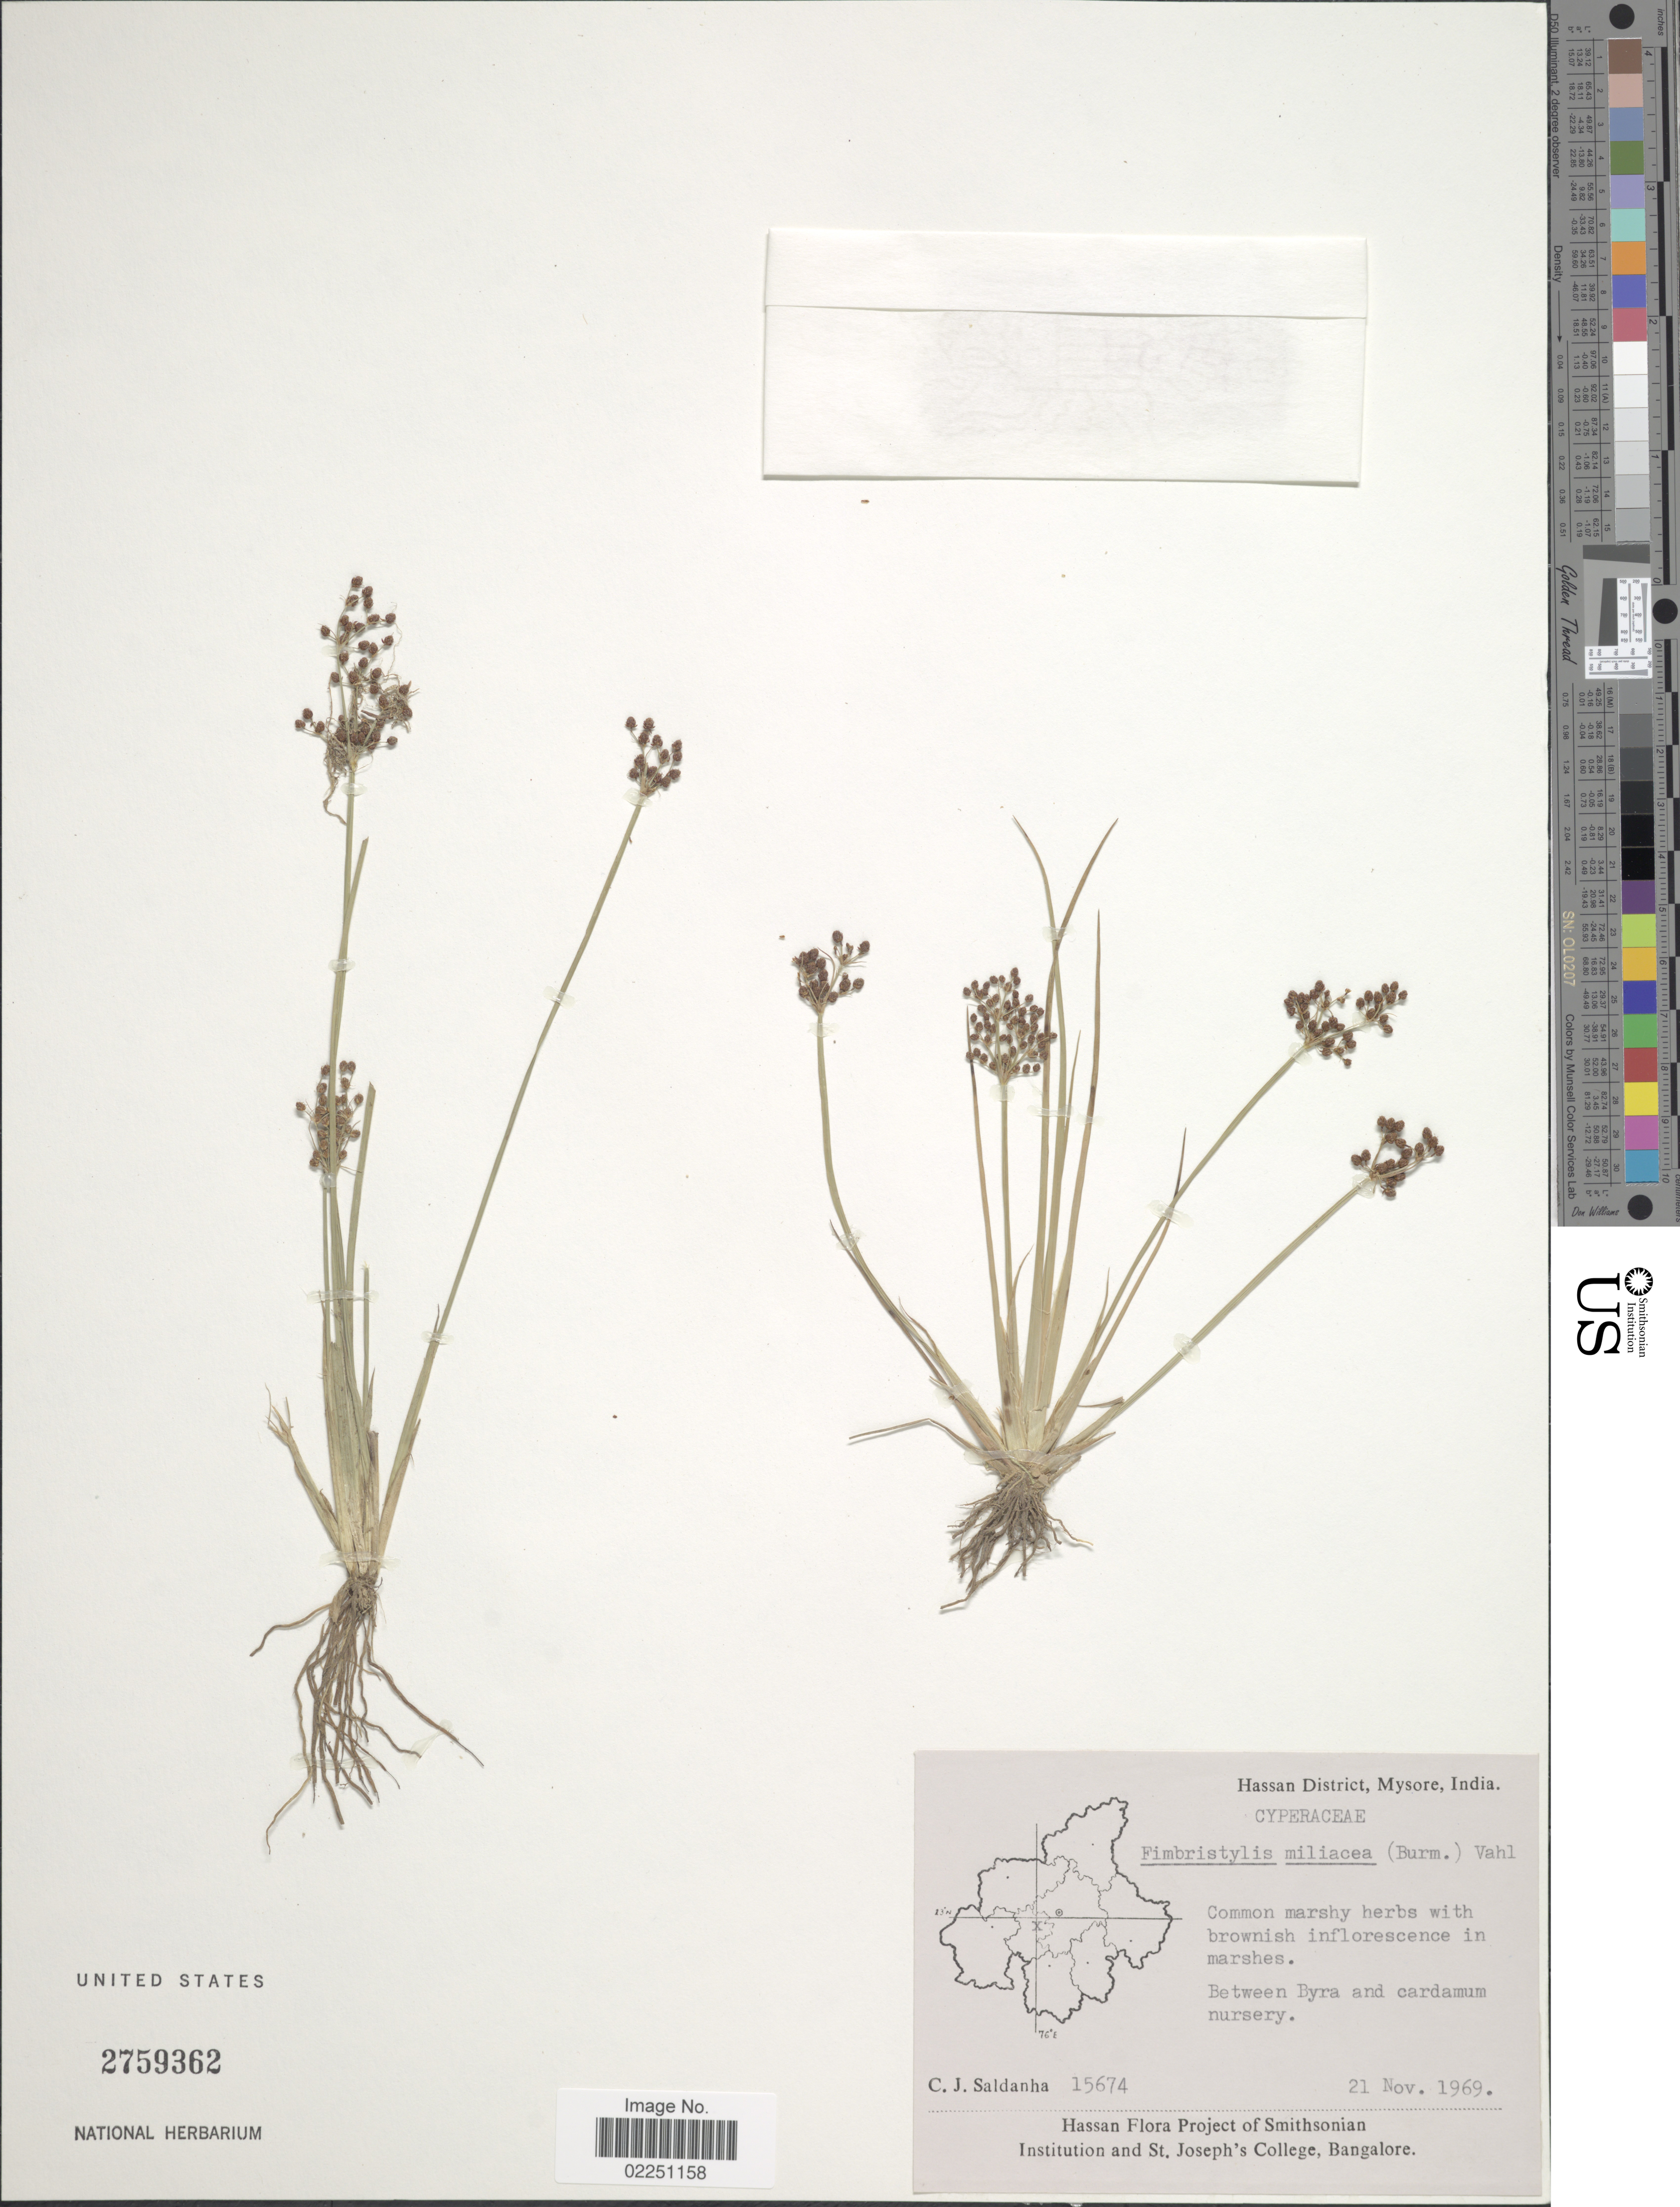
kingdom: Plantae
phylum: Tracheophyta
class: Liliopsida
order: Poales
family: Cyperaceae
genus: Fimbristylis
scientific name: Fimbristylis littoralis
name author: Gaudich.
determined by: Strong, M. T., (US), Smithsonian Institution - National Museum of Natural History (UNITED STATES)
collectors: C. J. Saldanha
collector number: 15674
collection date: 1969-11-21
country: India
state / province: Karnataka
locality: Hassan District, Mysore. Between Byra and cardamum nursery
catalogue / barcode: US 2759362